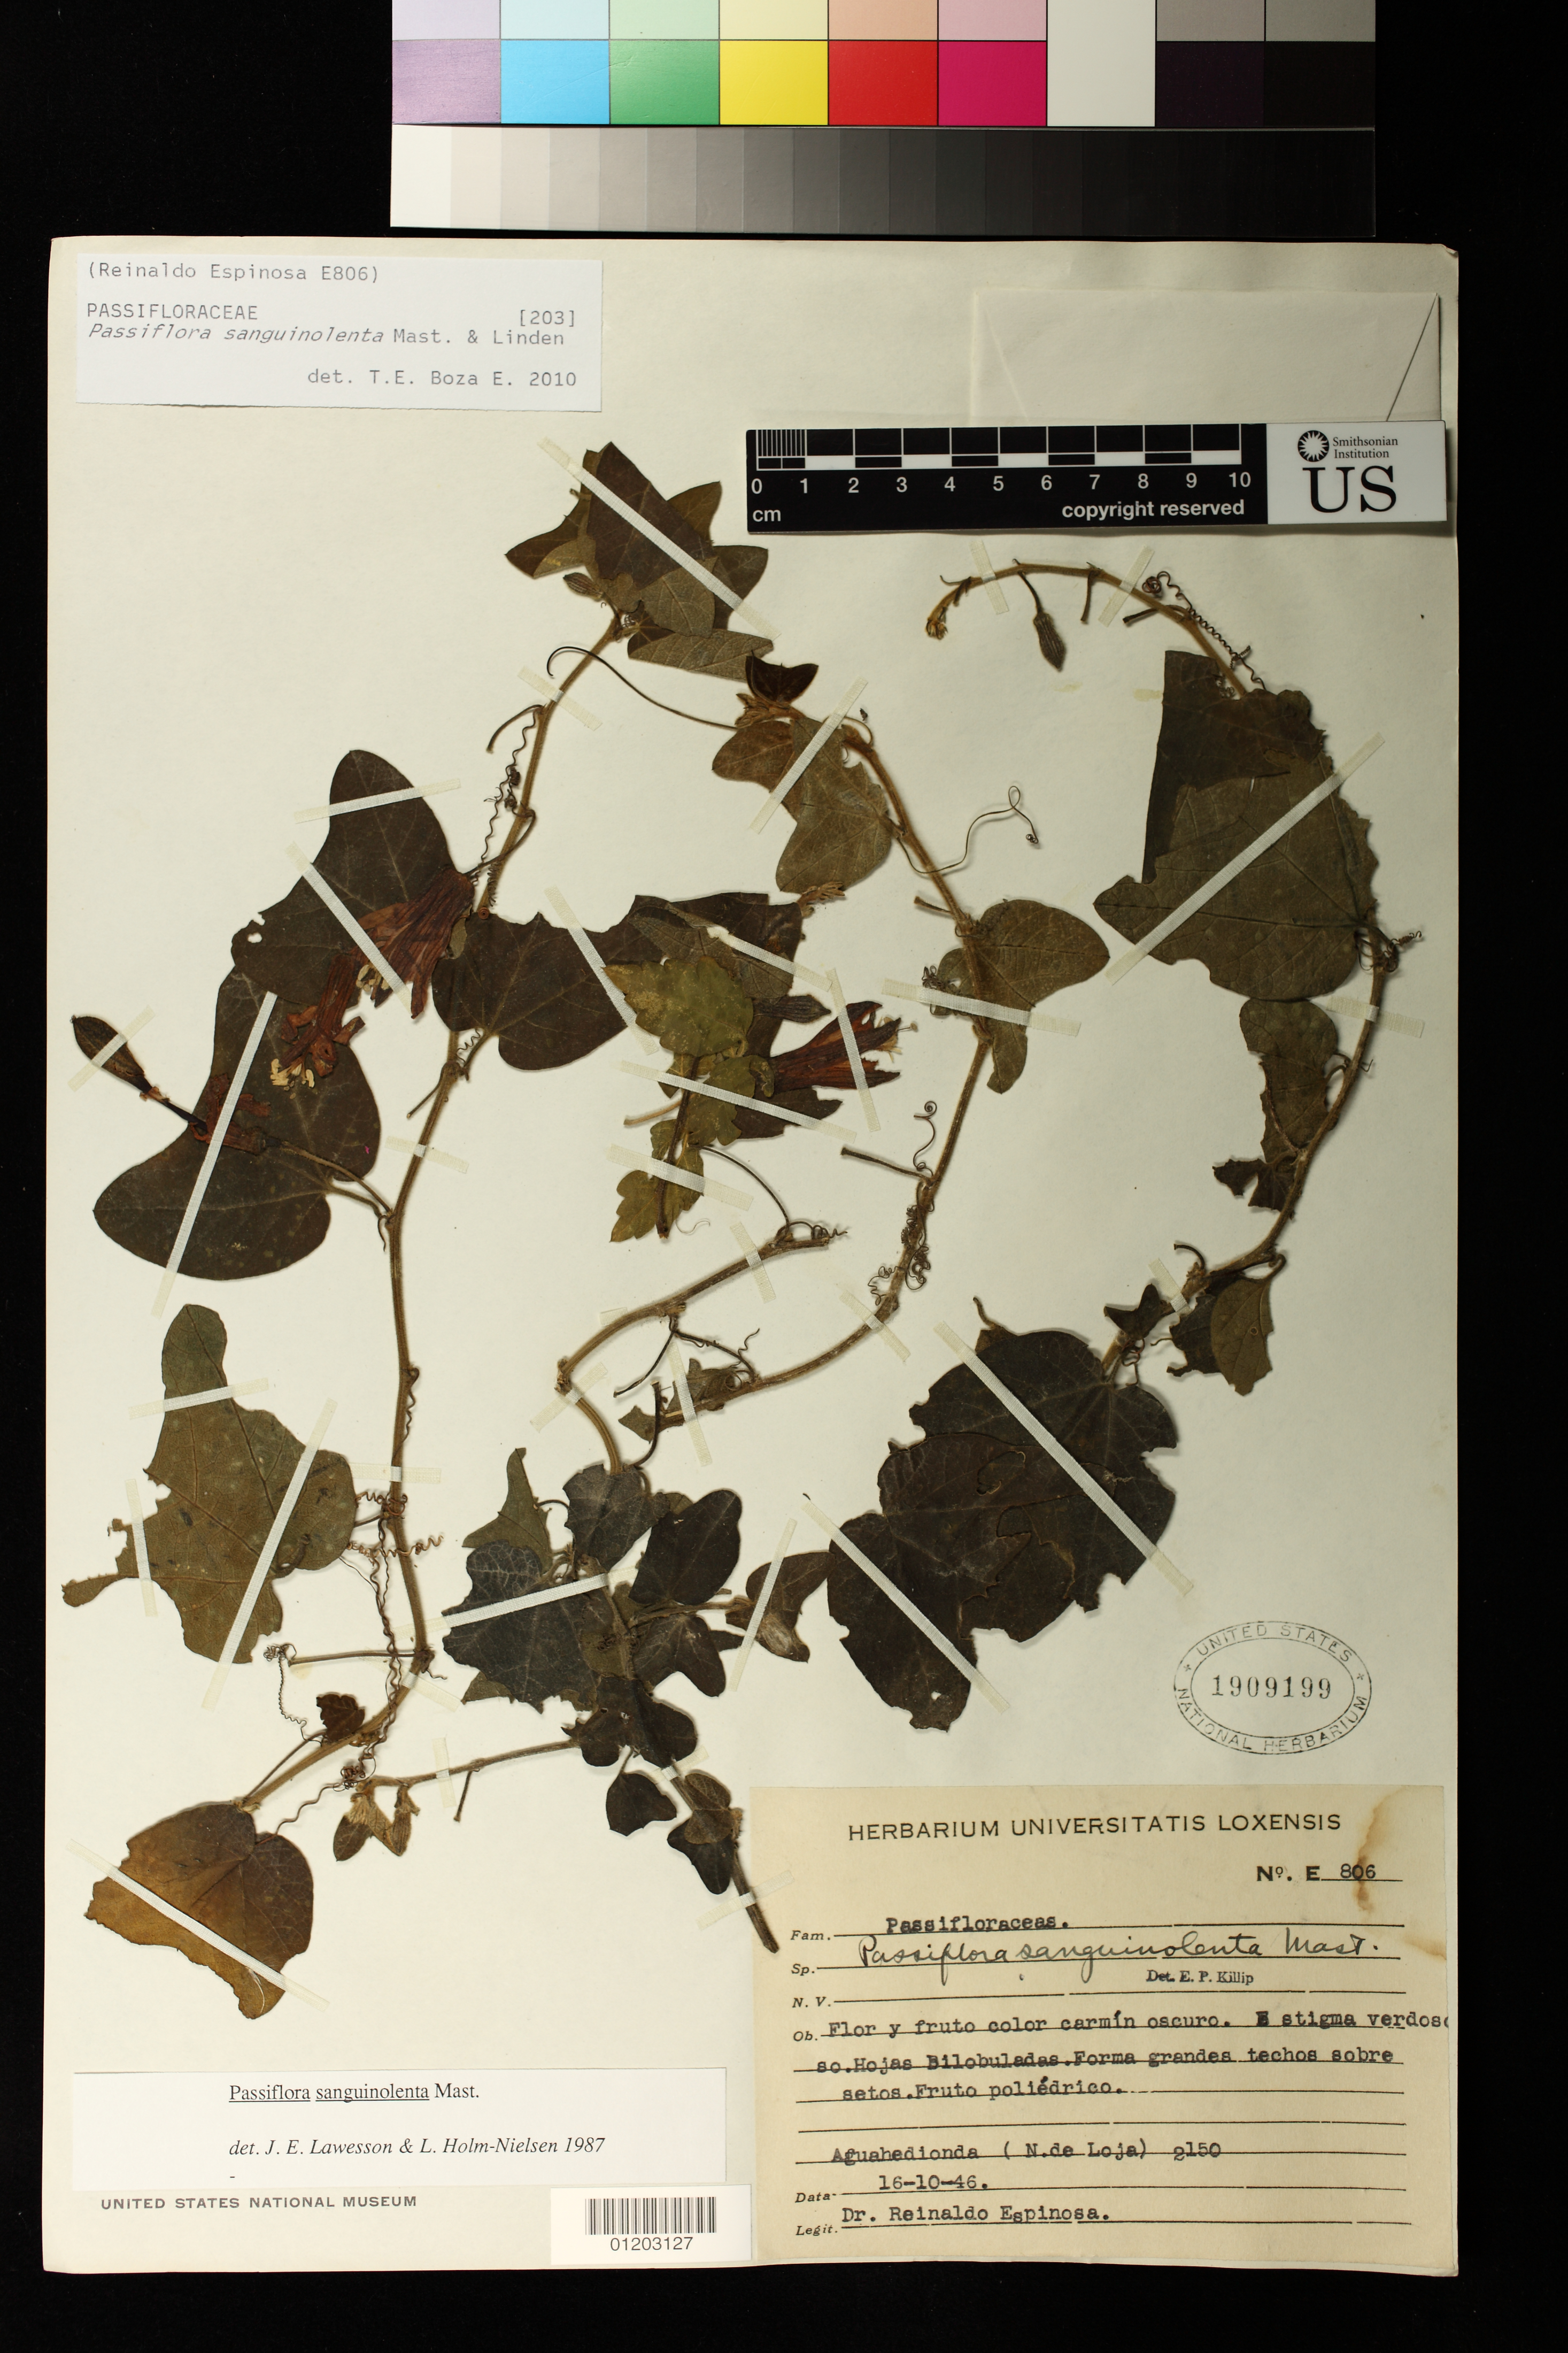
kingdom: Plantae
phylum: Tracheophyta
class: Magnoliopsida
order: Malpighiales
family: Passifloraceae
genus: Passiflora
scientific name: Passiflora sanguinolenta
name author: Mast. & Linden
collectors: R. Espinosa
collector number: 806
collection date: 1946-10-16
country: Ecuador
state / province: Carchi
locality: Agua Hedionda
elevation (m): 2150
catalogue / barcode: US 1909199